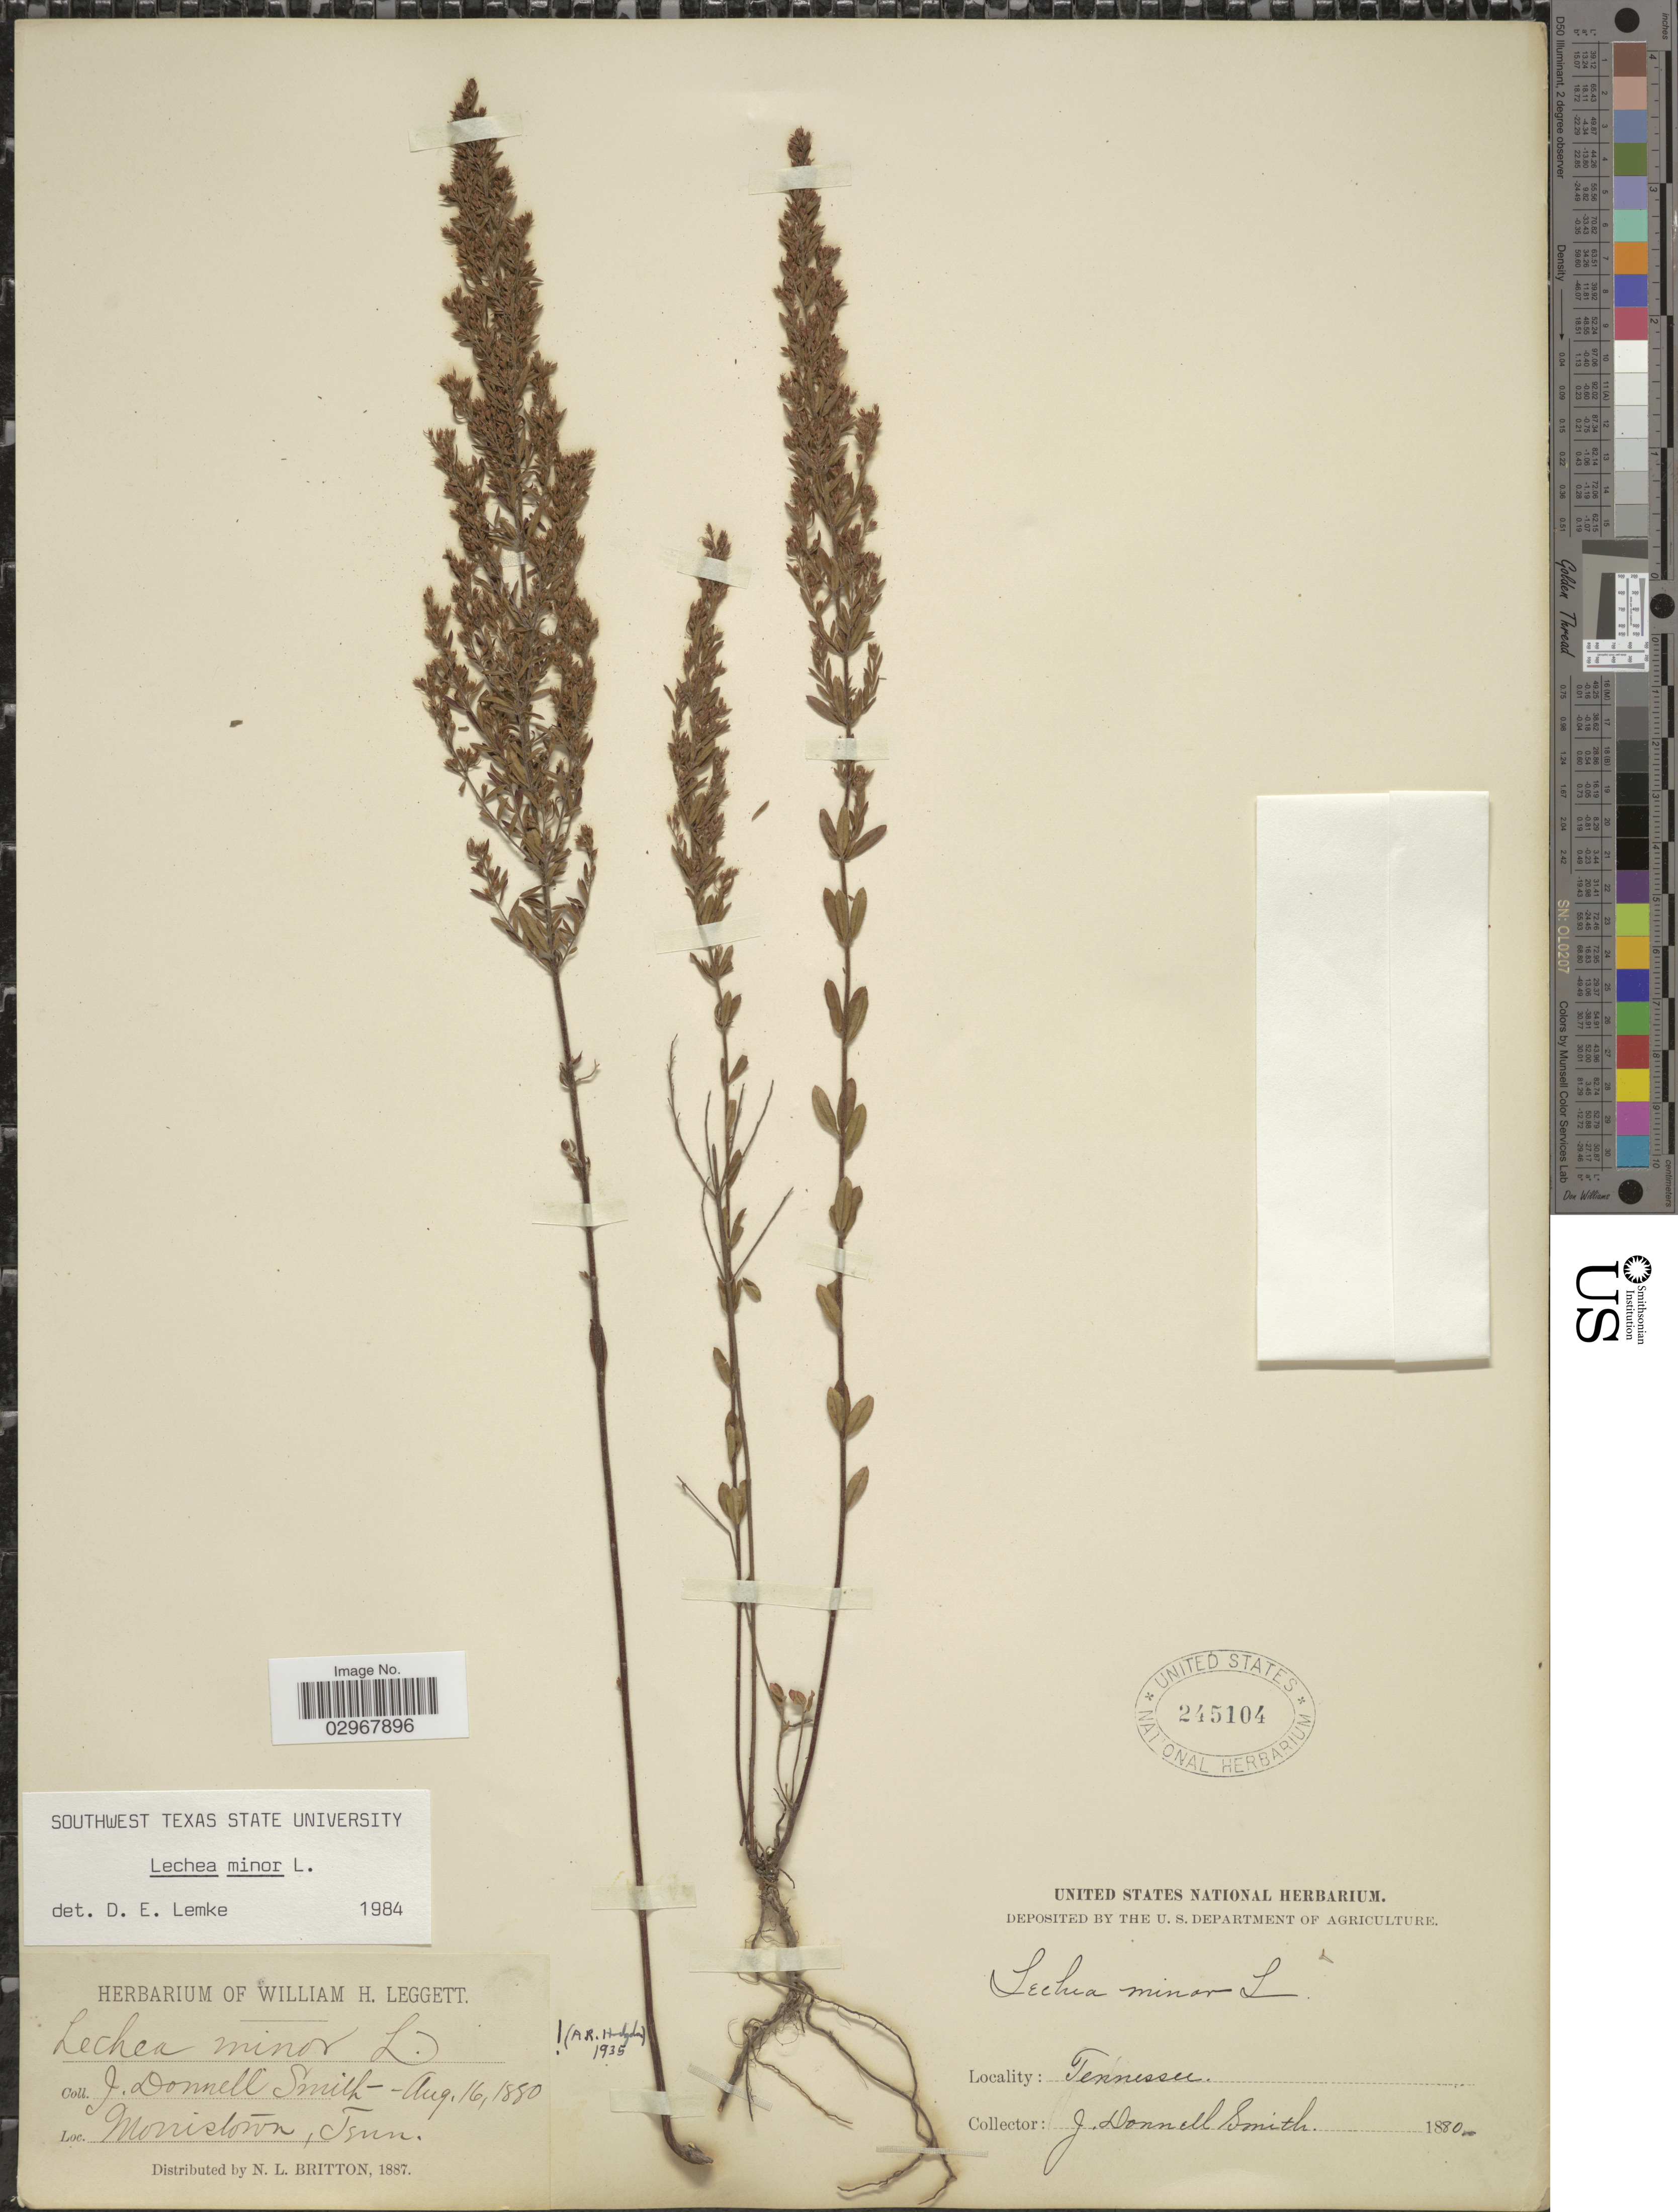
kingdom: Plantae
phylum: Tracheophyta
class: Magnoliopsida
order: Malvales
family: Cistaceae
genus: Lechea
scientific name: Lechea minor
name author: L.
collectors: J. Donnell Smith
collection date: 1880-08-16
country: United States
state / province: Tennessee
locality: Morristown.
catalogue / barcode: US 245104